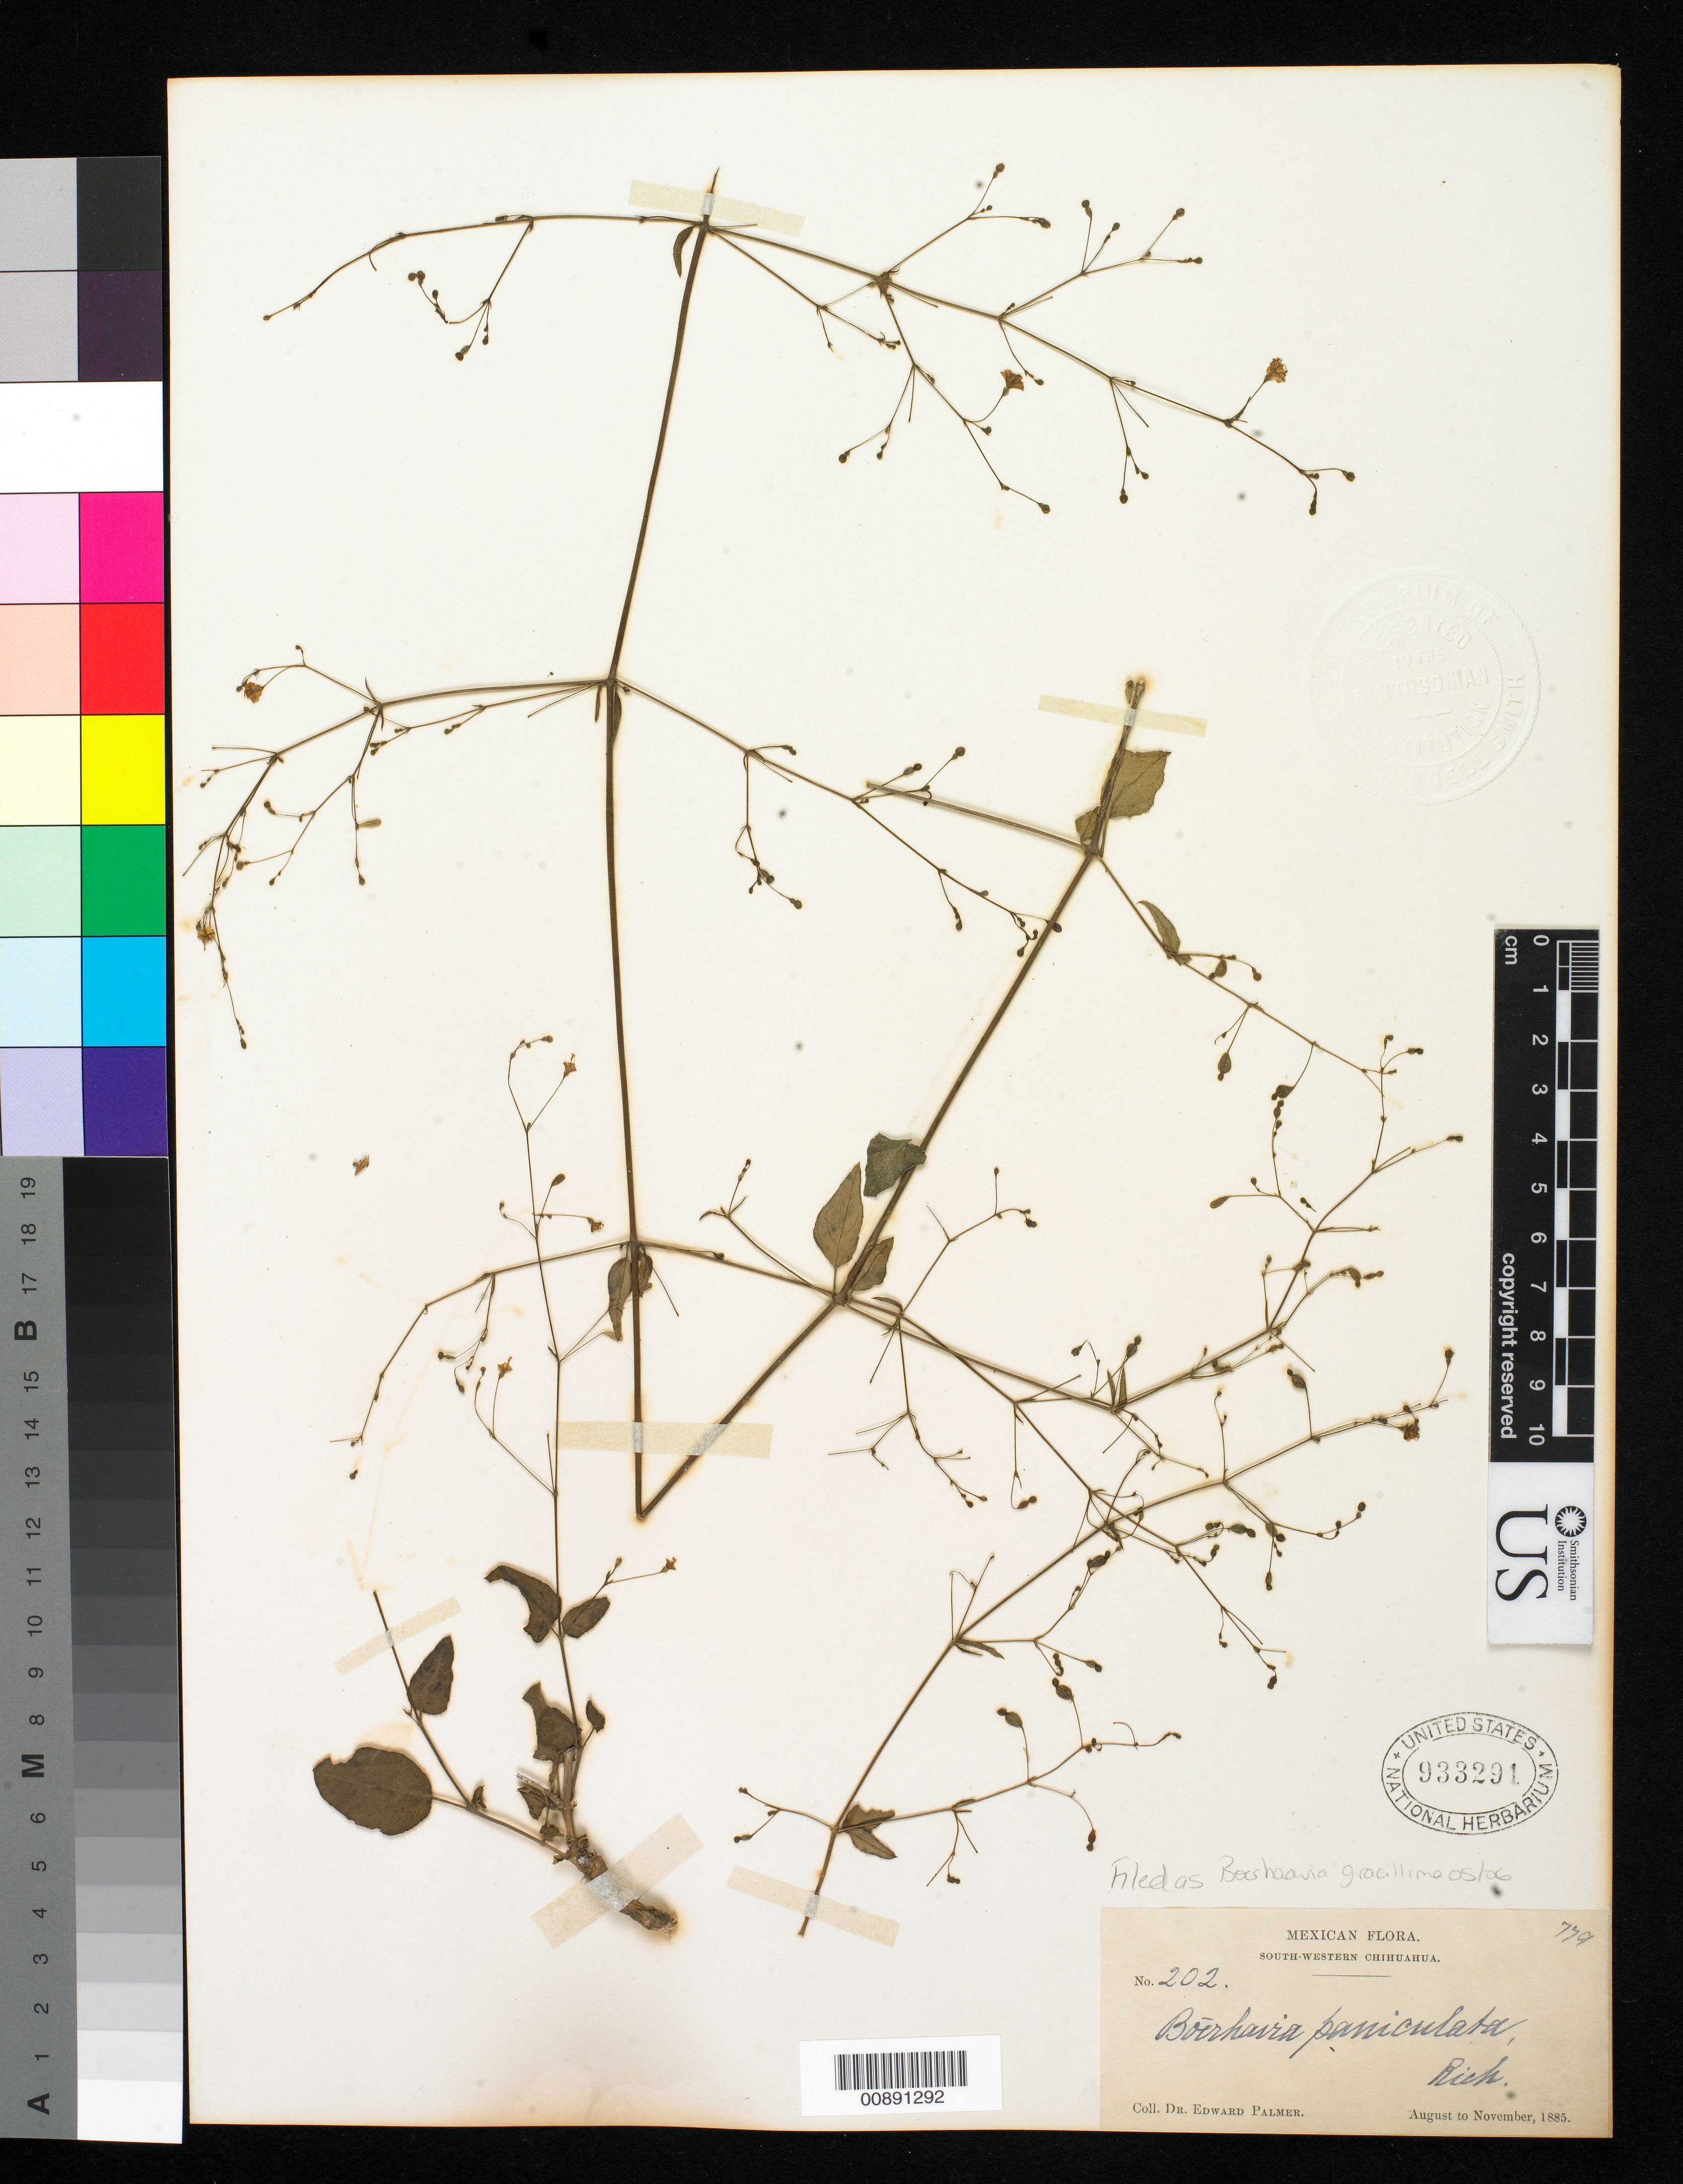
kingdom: Plantae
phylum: Tracheophyta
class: Magnoliopsida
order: Caryophyllales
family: Nyctaginaceae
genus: Boerhavia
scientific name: Boerhavia gracillima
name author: Heimerl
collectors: E. Palmer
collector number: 202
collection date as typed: Aug 1885 to -- Nov 1885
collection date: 1885-08/1885-11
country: Mexico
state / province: Chihuahua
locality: South-Western Chihuahua.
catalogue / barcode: US 933291